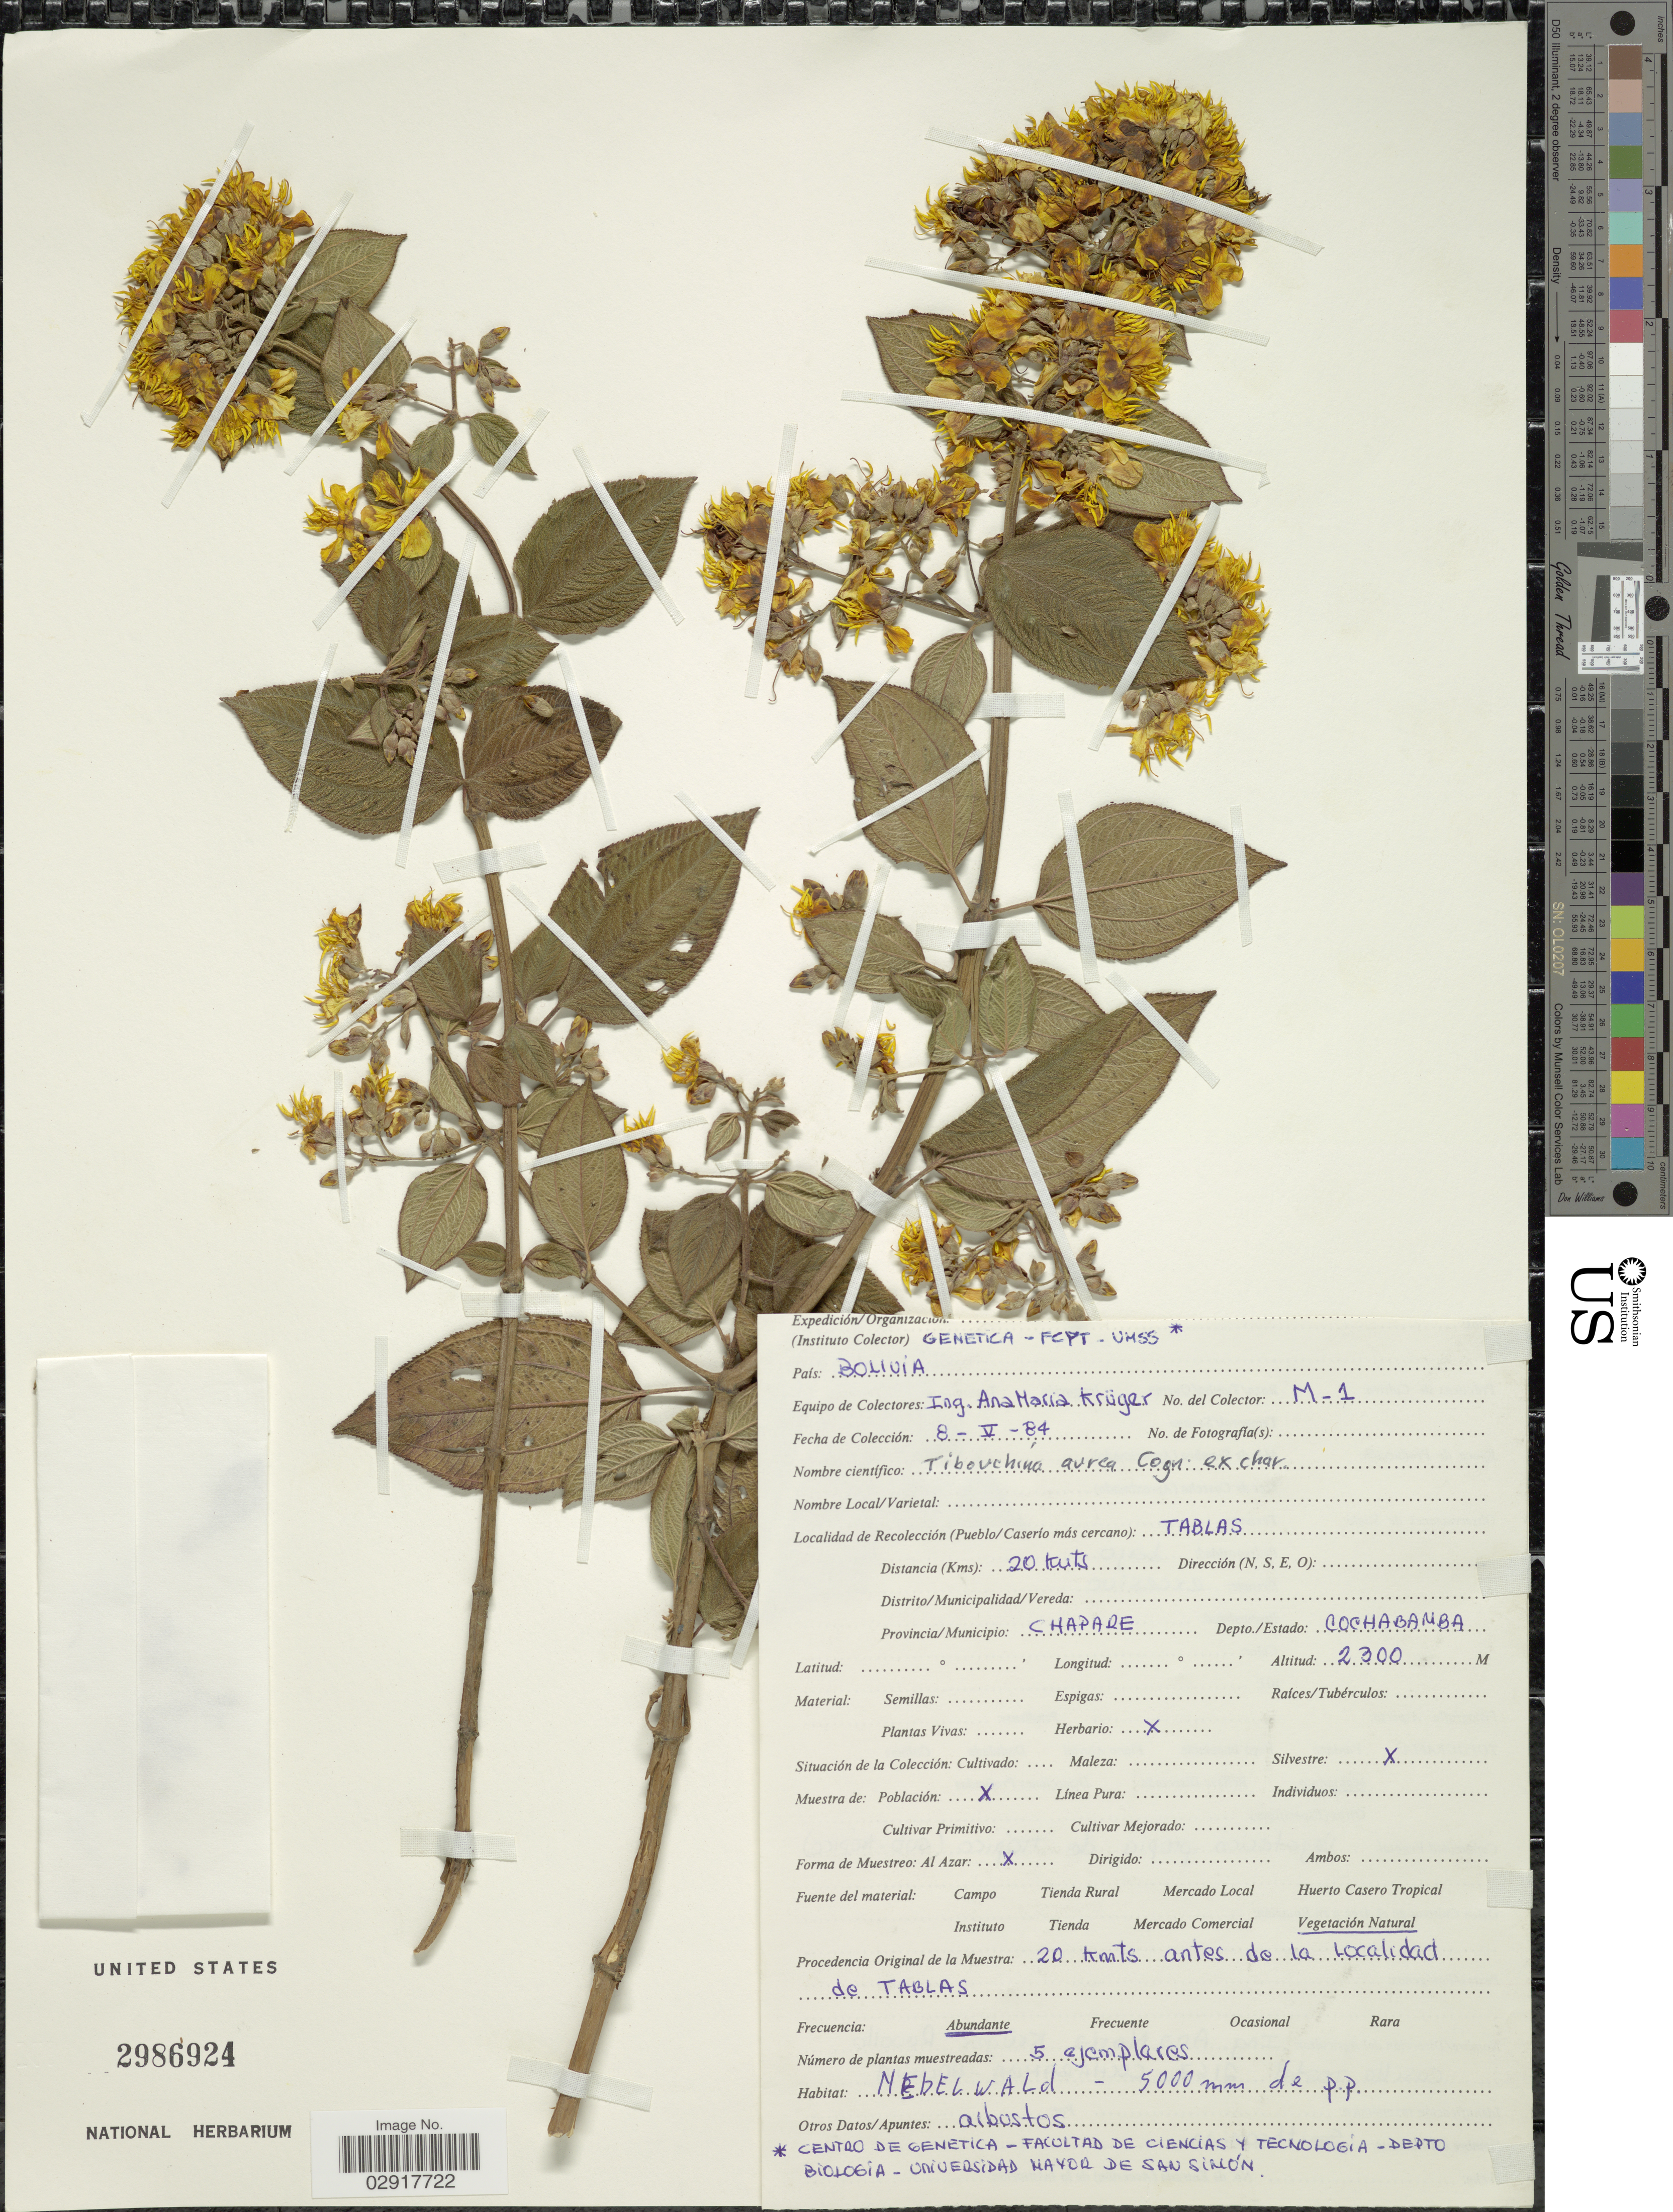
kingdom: Plantae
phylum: Tracheophyta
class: Magnoliopsida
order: Myrtales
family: Melastomataceae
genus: Chaetogastra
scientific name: Chaetogastra aurea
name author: (Cogn.) P.J.F. Guim. & Michelang.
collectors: I. Kruger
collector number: M-1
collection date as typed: Transcribed d/m/y: 8/5/84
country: Bolivia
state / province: Cochabamba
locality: Tablas. Provincia/Municipio: Chapare. Depto./Estado: Cochabamba. 20 kmts antes de al localidad de Tablas.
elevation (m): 2300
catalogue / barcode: US 2986924